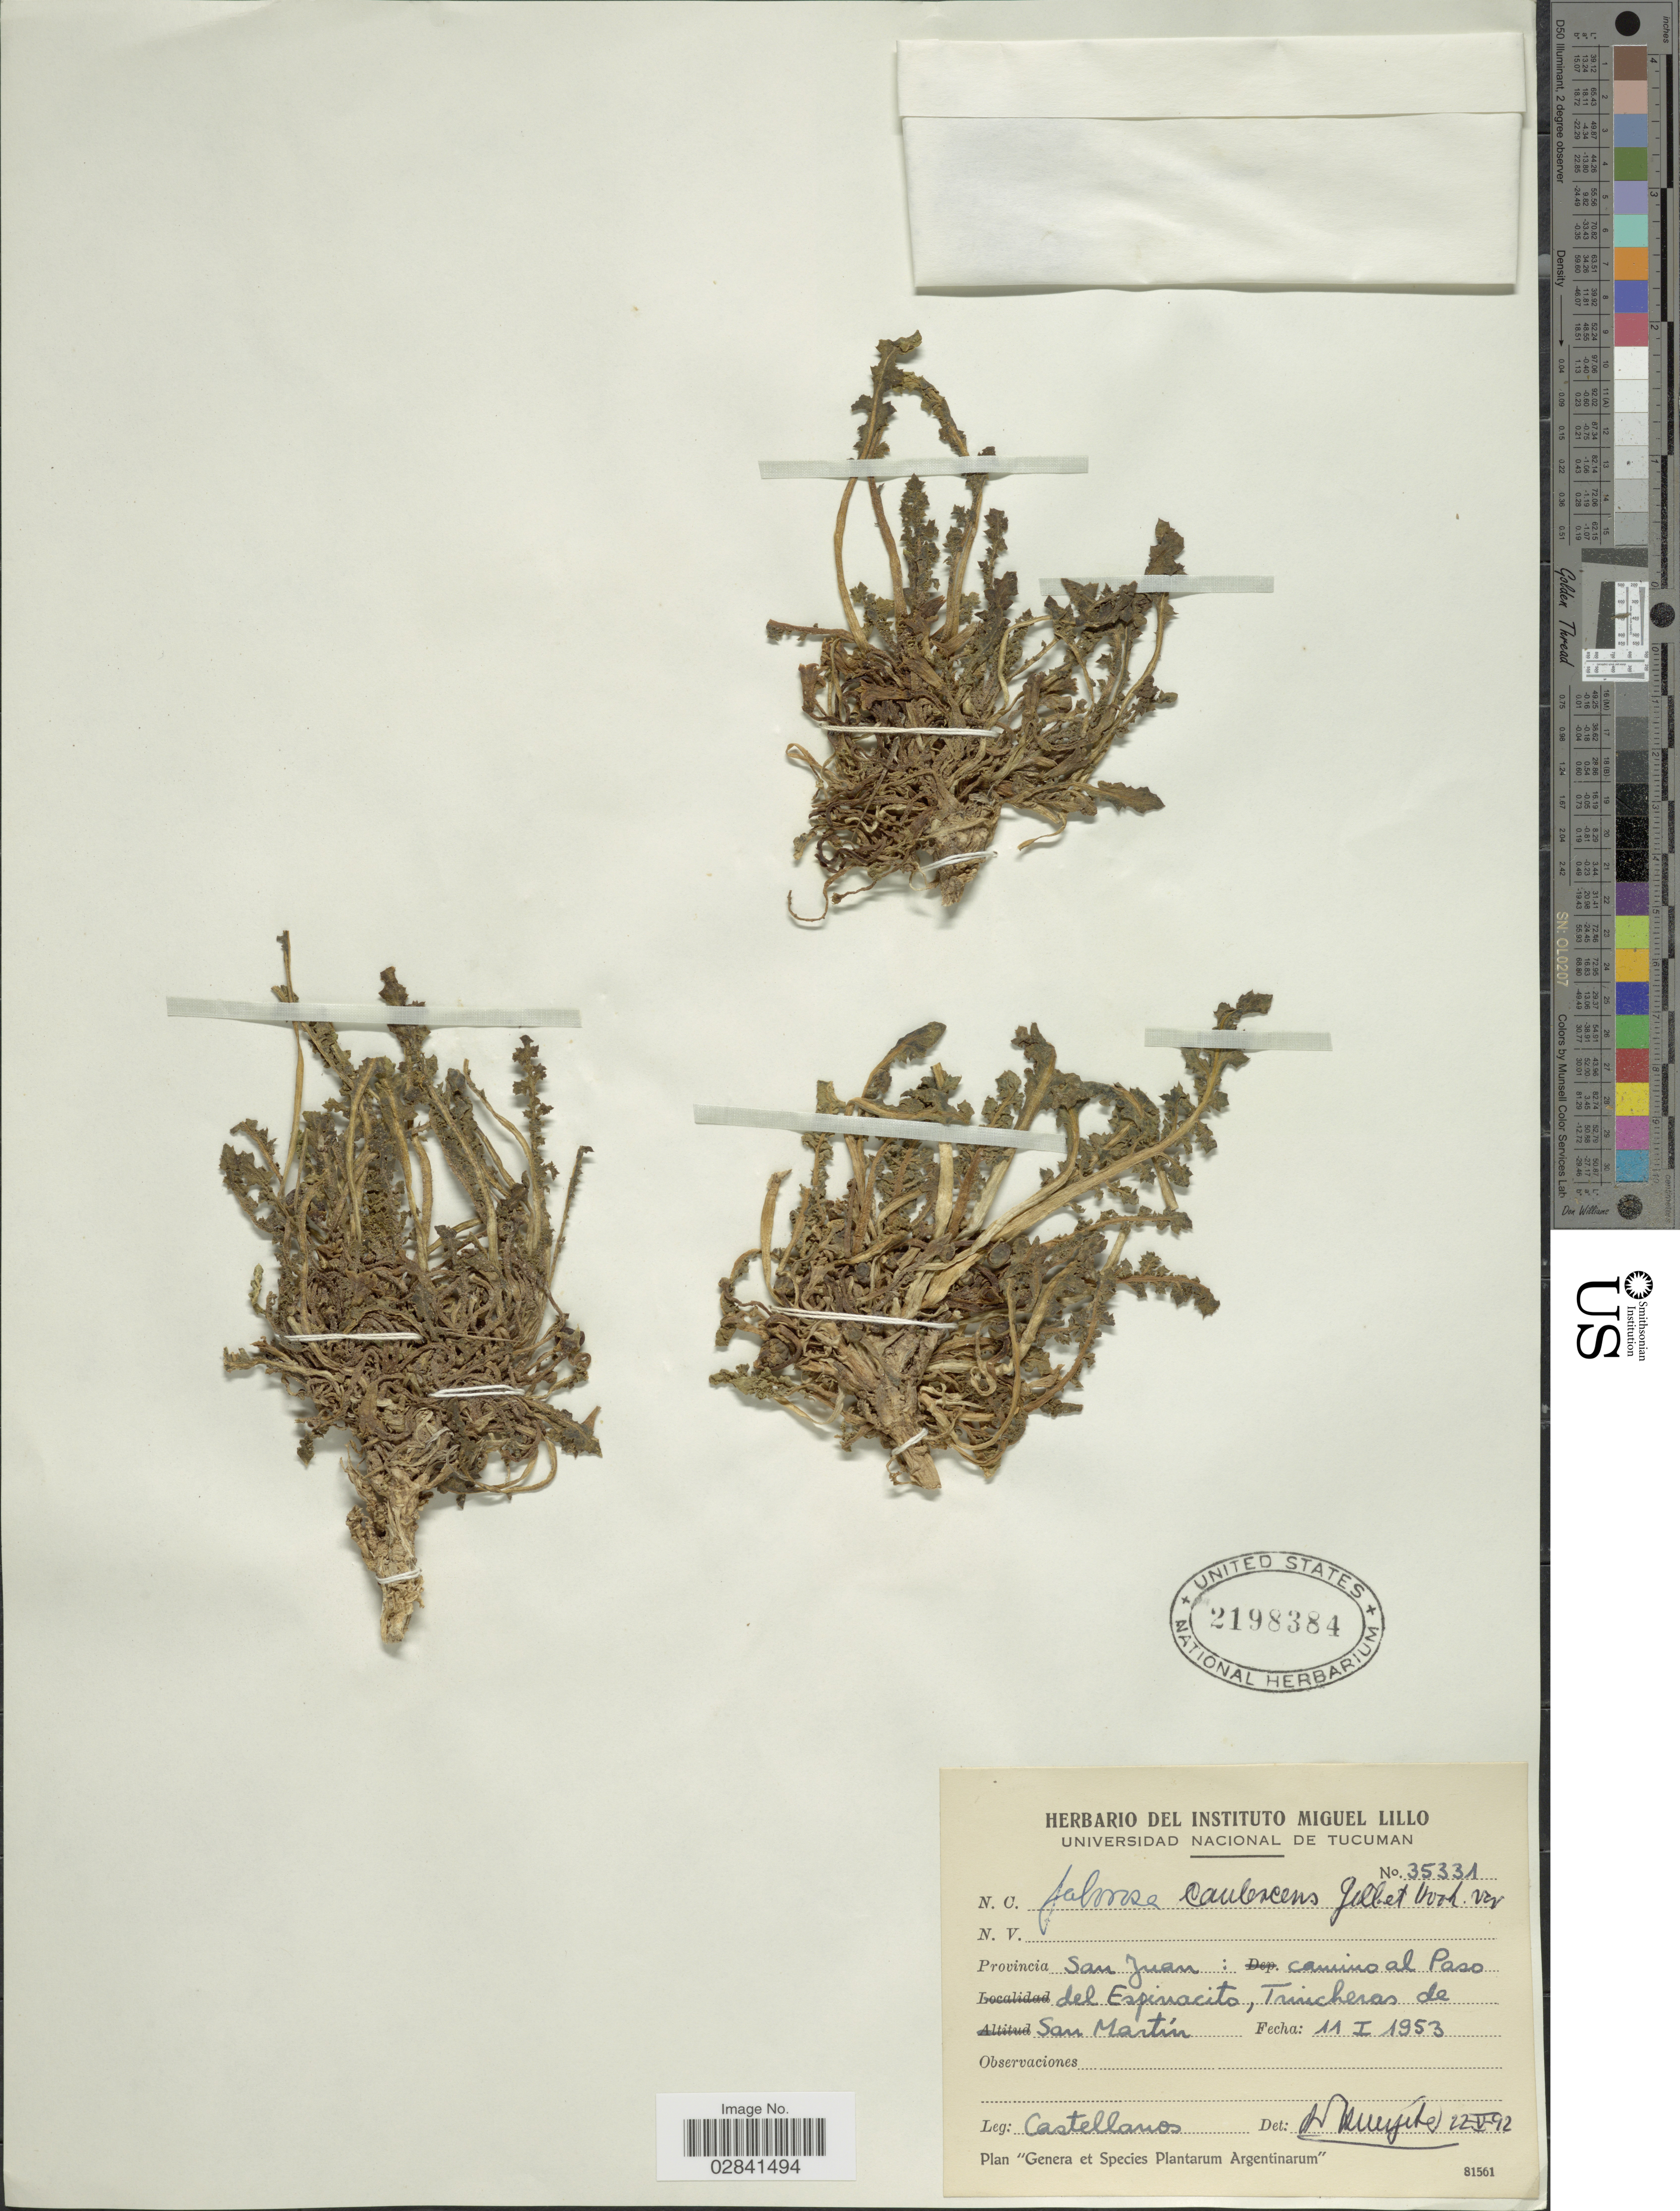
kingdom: Plantae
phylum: Tracheophyta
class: Magnoliopsida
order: Solanales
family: Solanaceae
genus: Jaborosa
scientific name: Jaborosa caulescens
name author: Gillies & Hook.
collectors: -- Castellanos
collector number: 35331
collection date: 1953-01-11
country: Argentina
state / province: San Juan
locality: Camino al Paso del Espinacito, Trincheras de San Martín.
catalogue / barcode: US 2198384